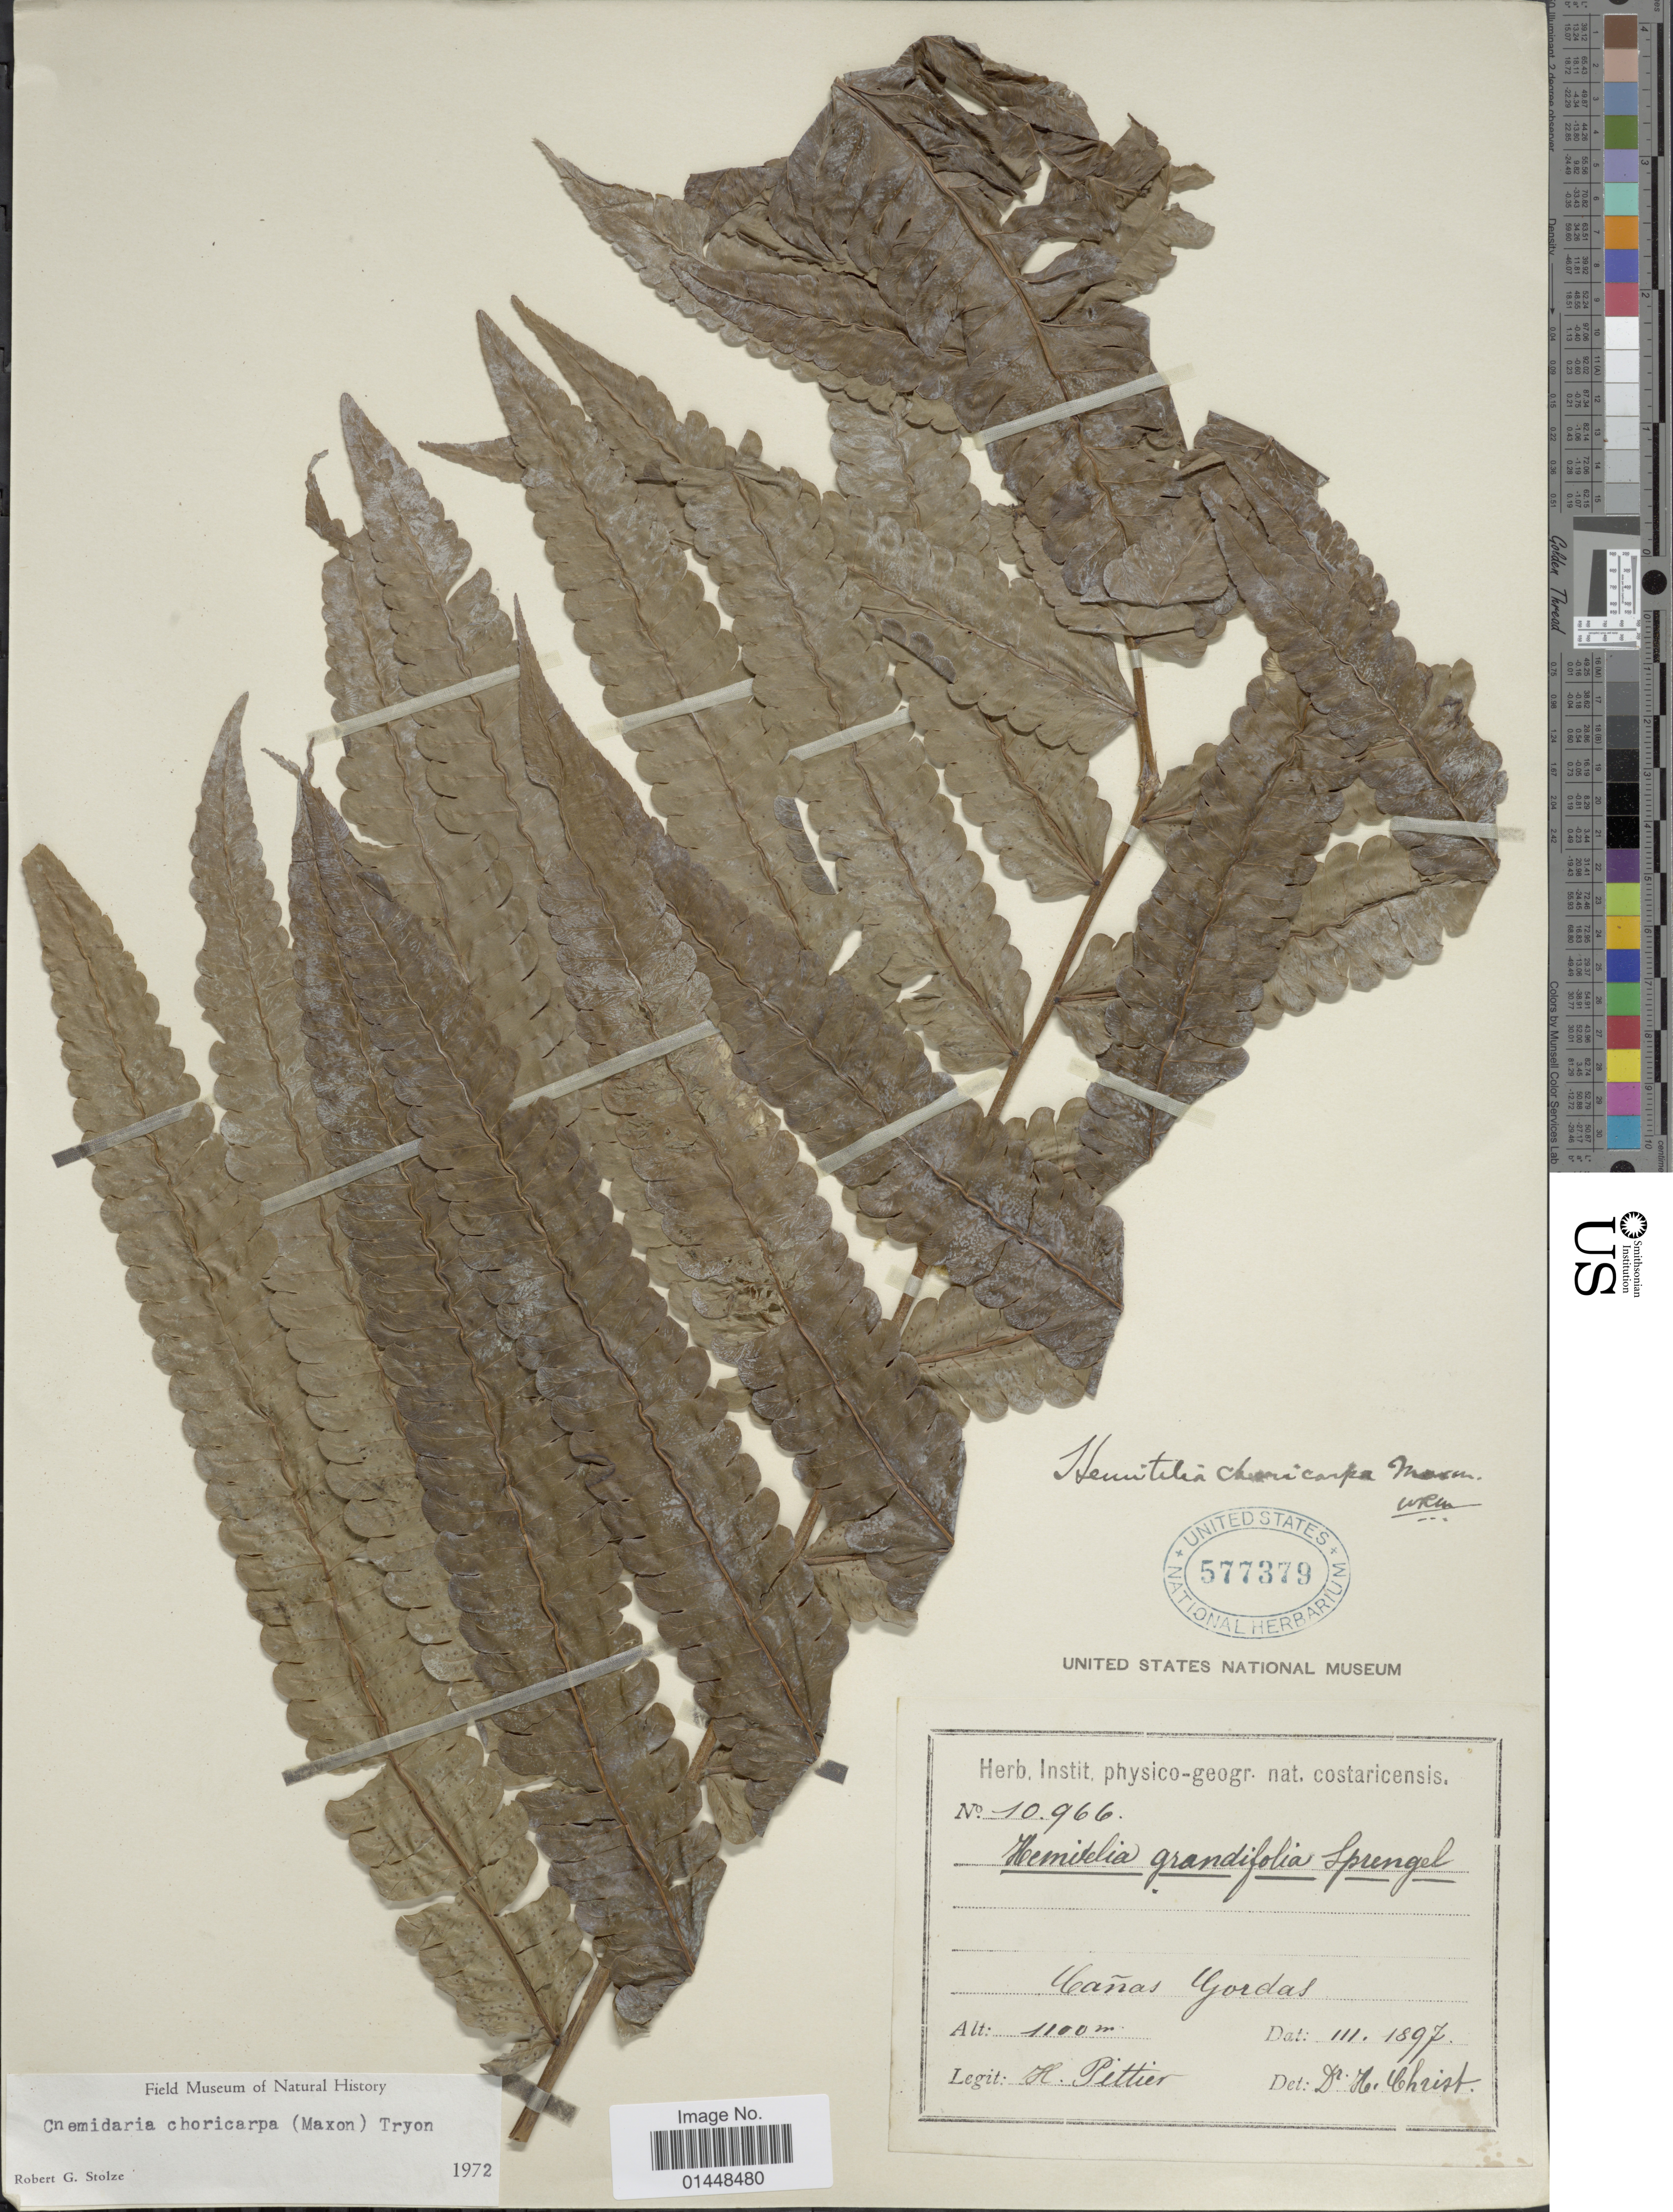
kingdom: Plantae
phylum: Tracheophyta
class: Polypodiopsida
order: Cyatheales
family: Cyatheaceae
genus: Cyathea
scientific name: Cyathea choricarpa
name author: (Maxon) Domin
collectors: H. F. Pittier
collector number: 10966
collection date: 1897-03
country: Colombia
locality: Canas Gordas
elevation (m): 1100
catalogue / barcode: US 577379